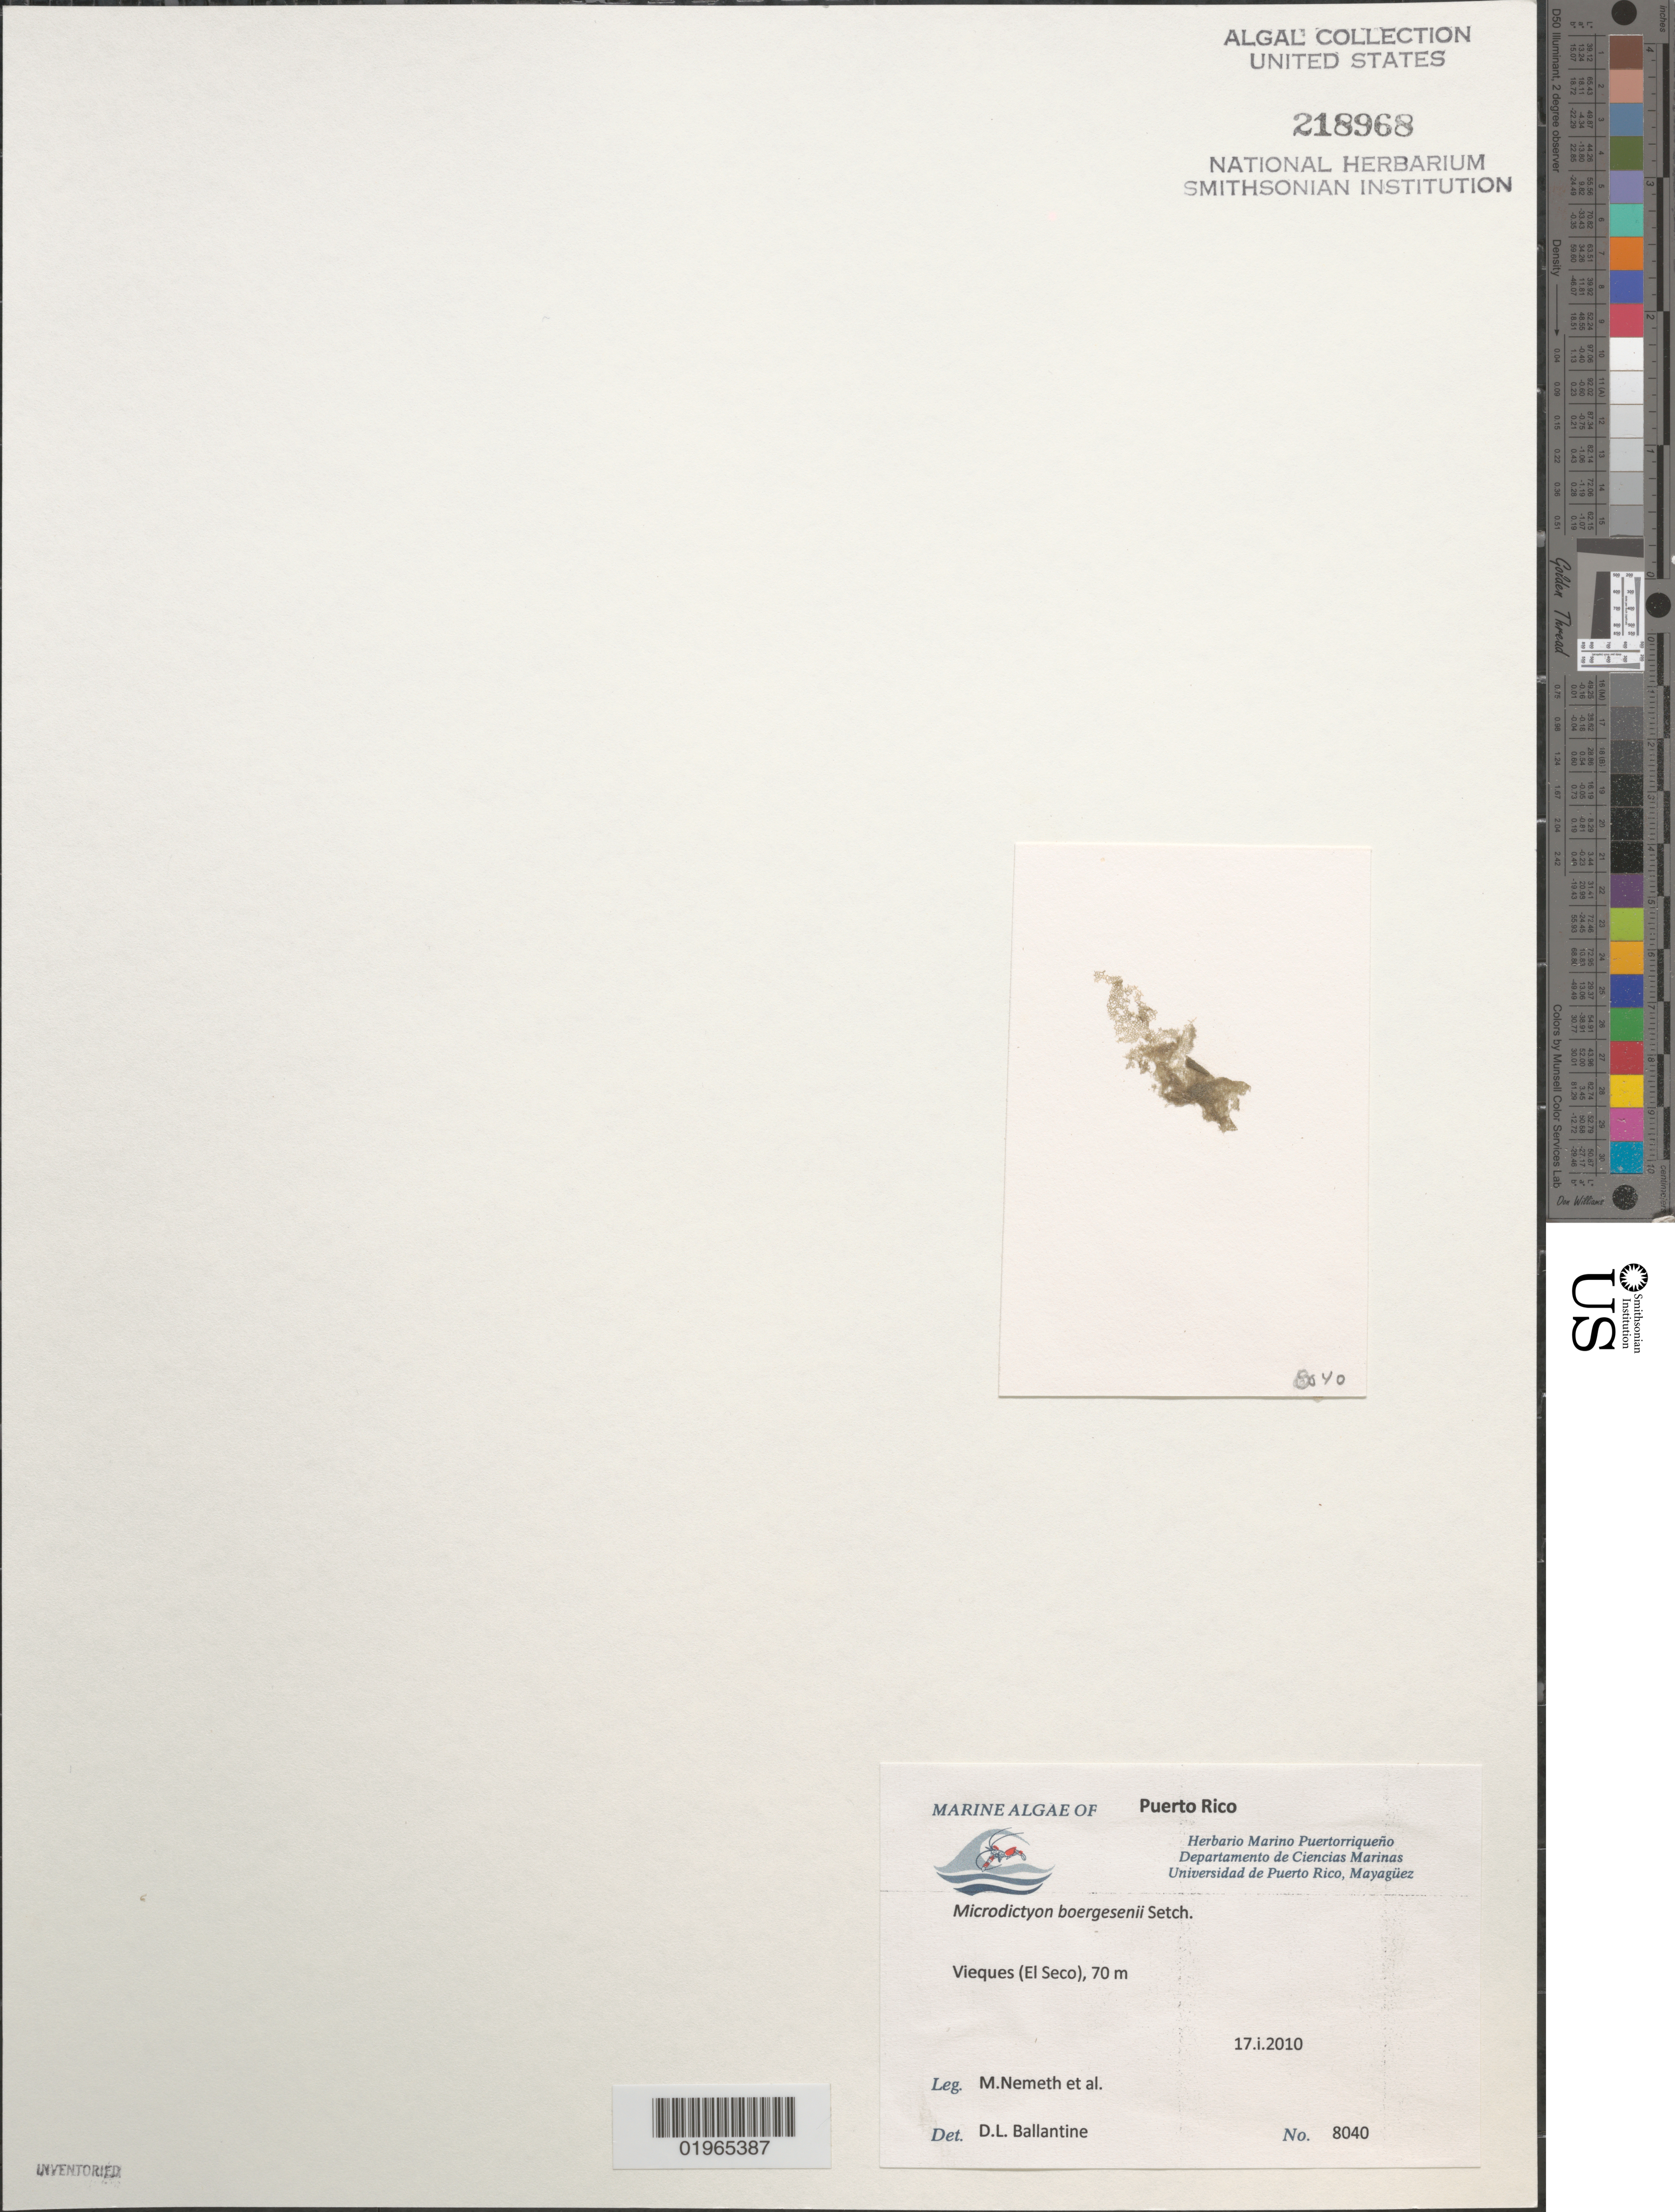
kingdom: Plantae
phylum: Chlorophyta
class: Ulvophyceae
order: Cladophorales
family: Anadyomenaceae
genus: Microdictyon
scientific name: Microdictyon boergesenii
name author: Setch.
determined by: Ballantine, D. L.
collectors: M. Nemeth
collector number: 8040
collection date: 2010-01-17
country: Puerto Rico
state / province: Vieques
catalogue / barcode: US 218968